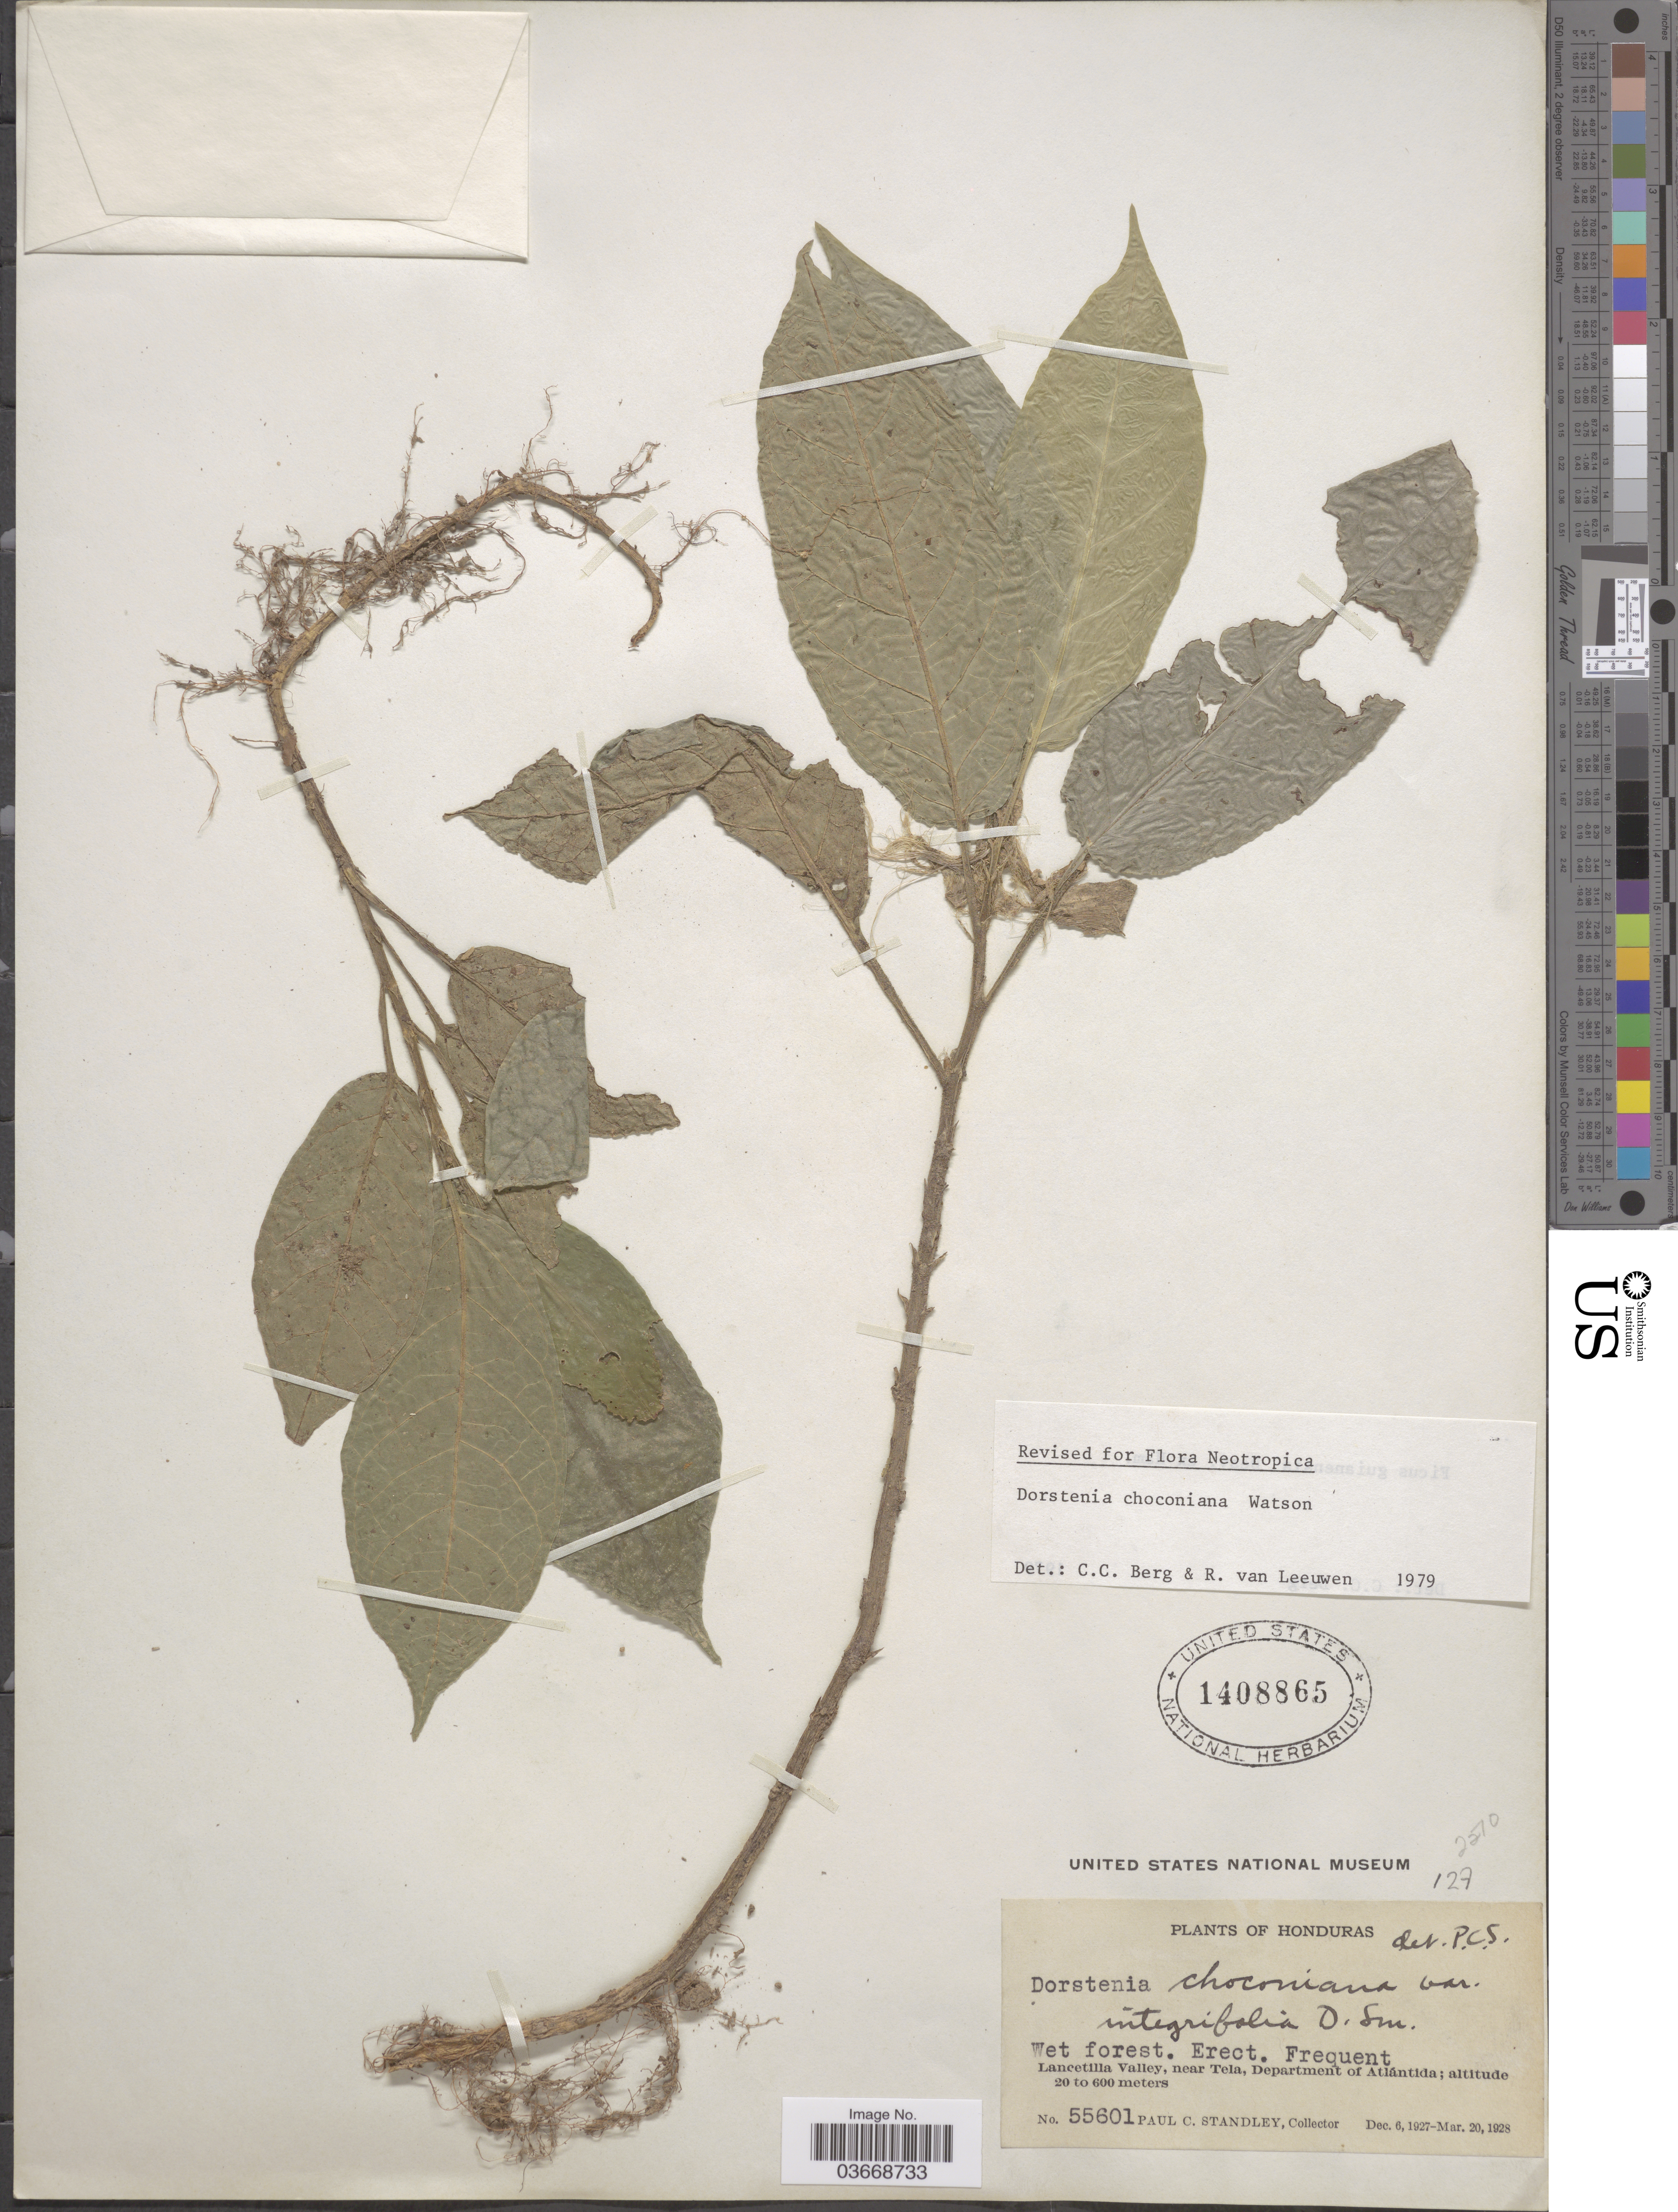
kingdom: Plantae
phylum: Tracheophyta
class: Magnoliopsida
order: Rosales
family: Moraceae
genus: Dorstenia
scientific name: Dorstenia choconiana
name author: S. Watson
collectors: P. C. Standley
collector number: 55601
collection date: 1927-12-06/1928-03-20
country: Honduras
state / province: Atlantida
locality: Lancetilla Valley, near Tela, Department of Atlántida.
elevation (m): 20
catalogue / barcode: US 1408865